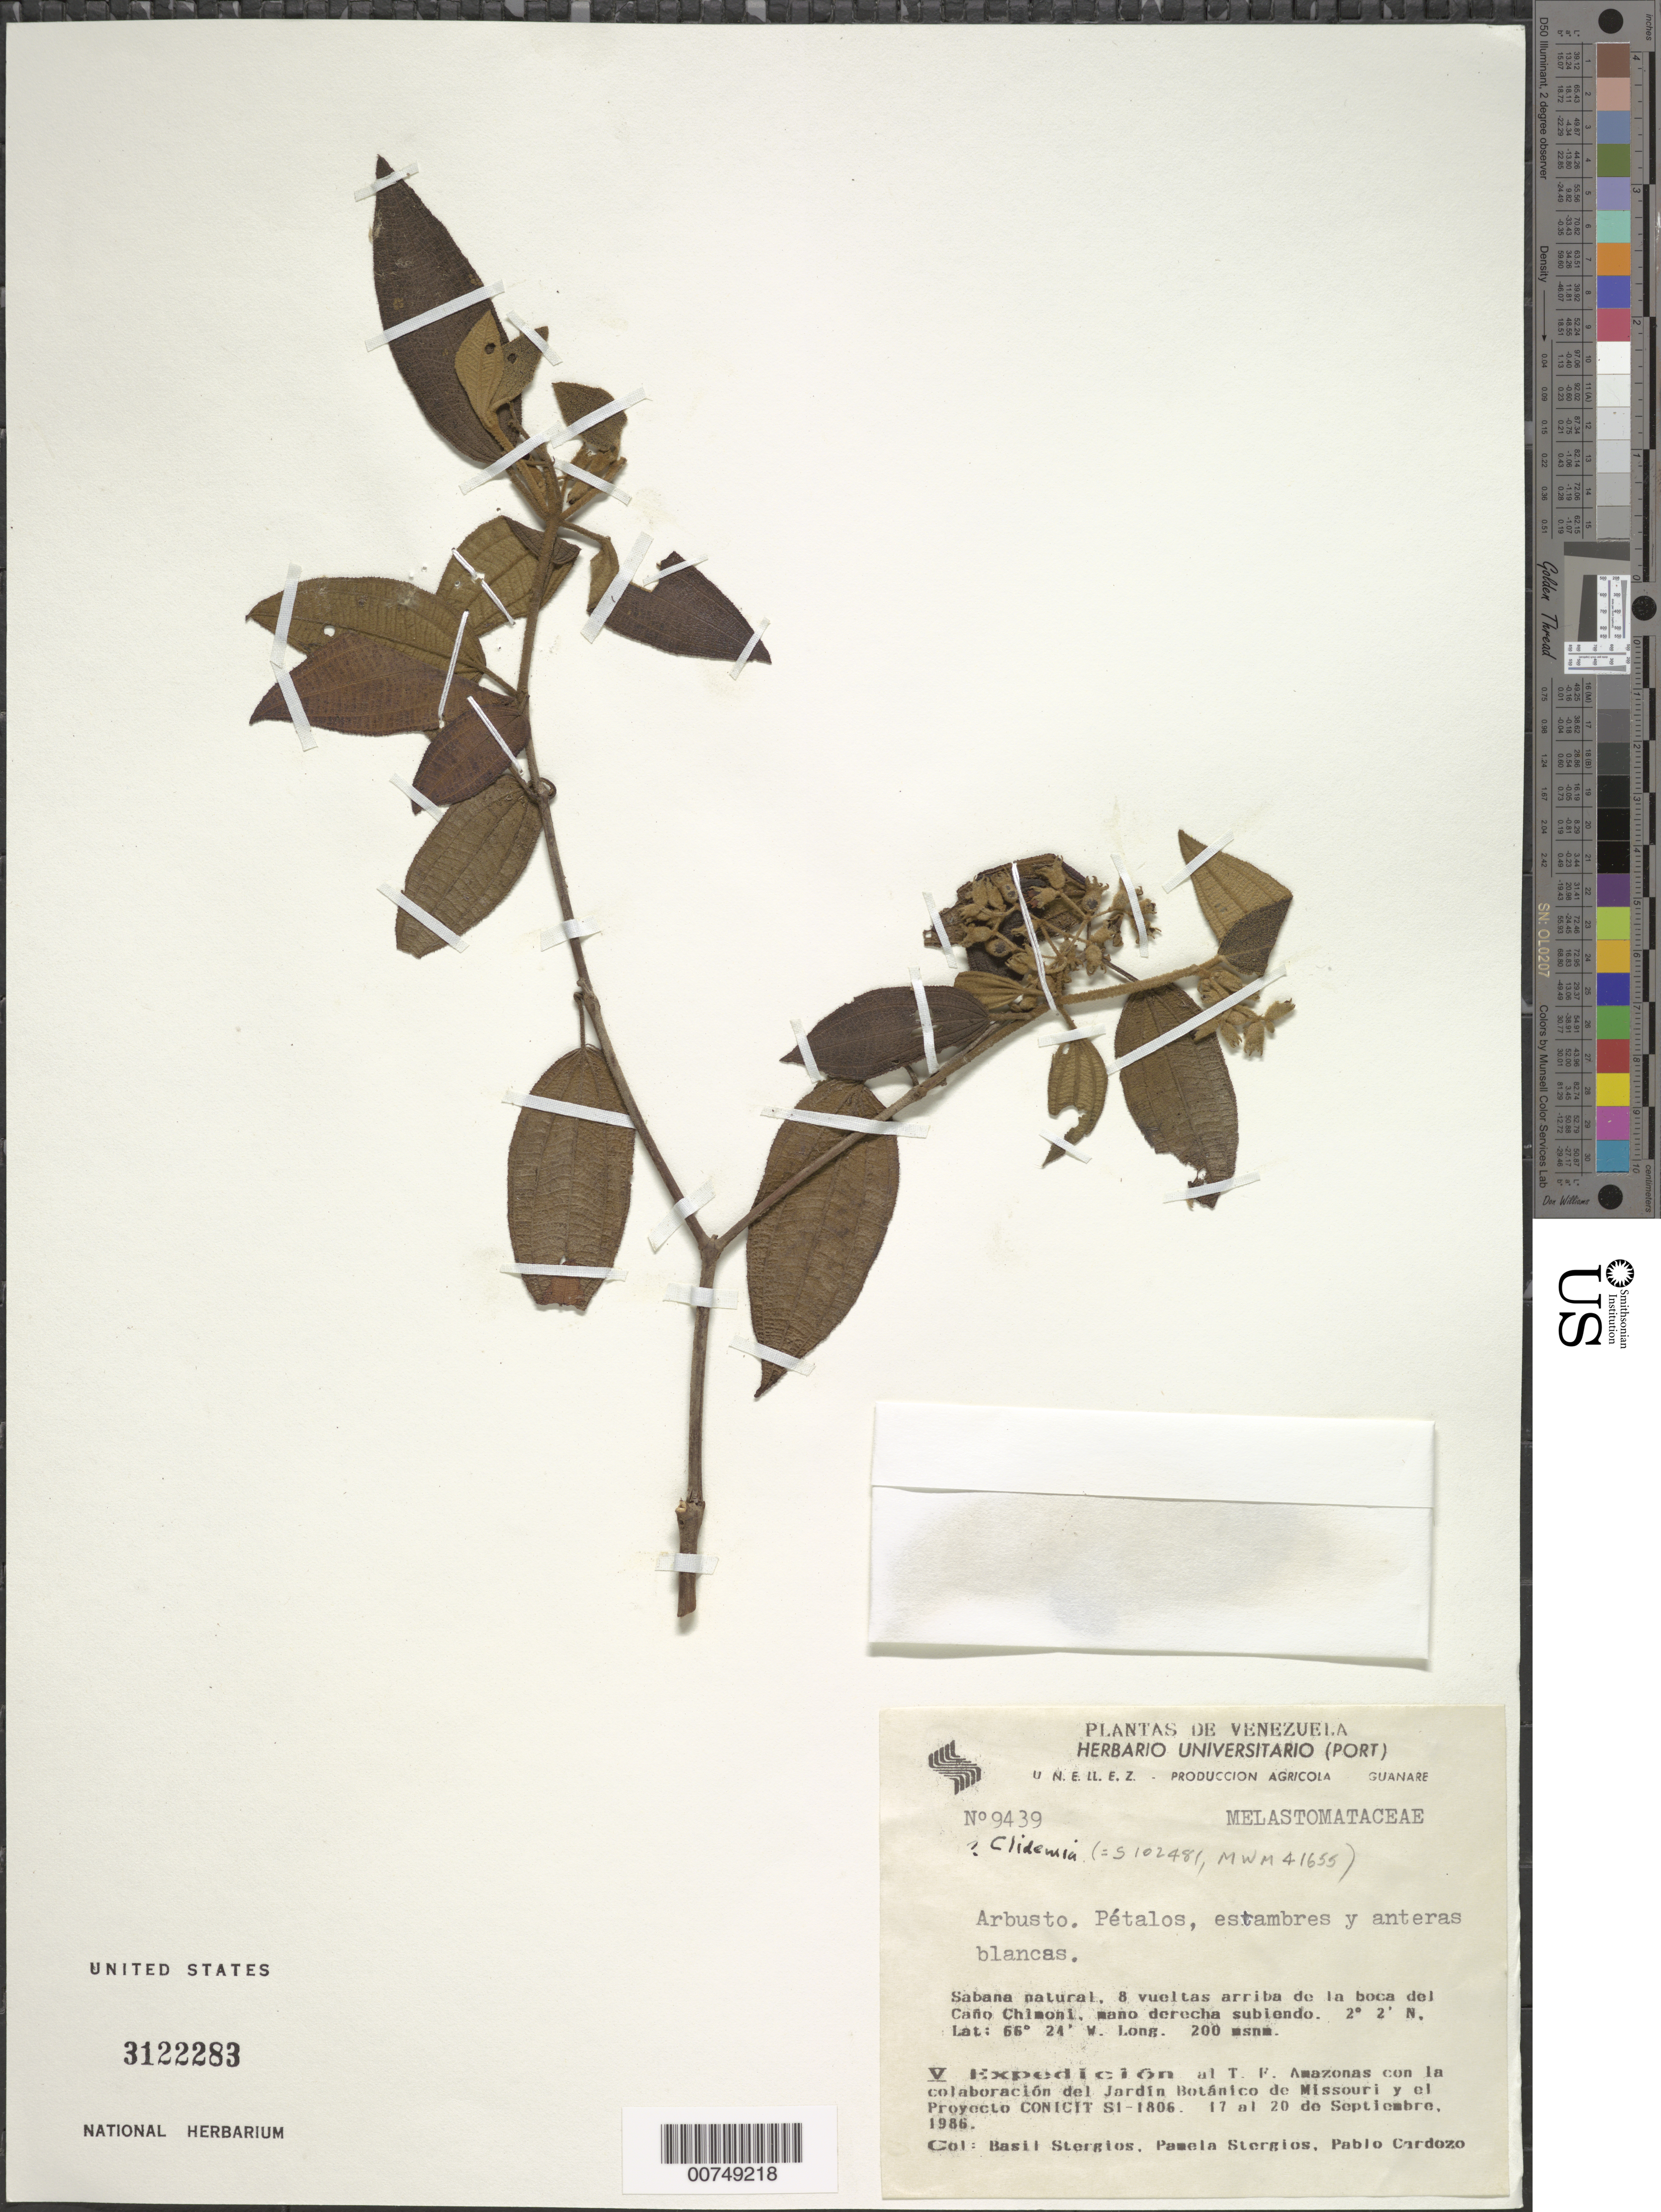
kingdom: Plantae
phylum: Tracheophyta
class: Magnoliopsida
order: Myrtales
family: Melastomataceae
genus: Miconia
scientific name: Miconia siapensis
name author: (Wurdack) Michelang.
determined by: Ferreira-Alves, R.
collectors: B. G. Stergios, P. Stergios & P. Cardozo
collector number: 9439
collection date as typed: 17-Sep-86 to 20-Sep-86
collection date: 1986-09-17/1986-09-20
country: Venezuela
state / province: Amazonas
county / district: Río Negro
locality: Caño Chimoni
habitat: Sabana natural, mano derecha subiendo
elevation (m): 200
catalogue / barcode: US 3122283